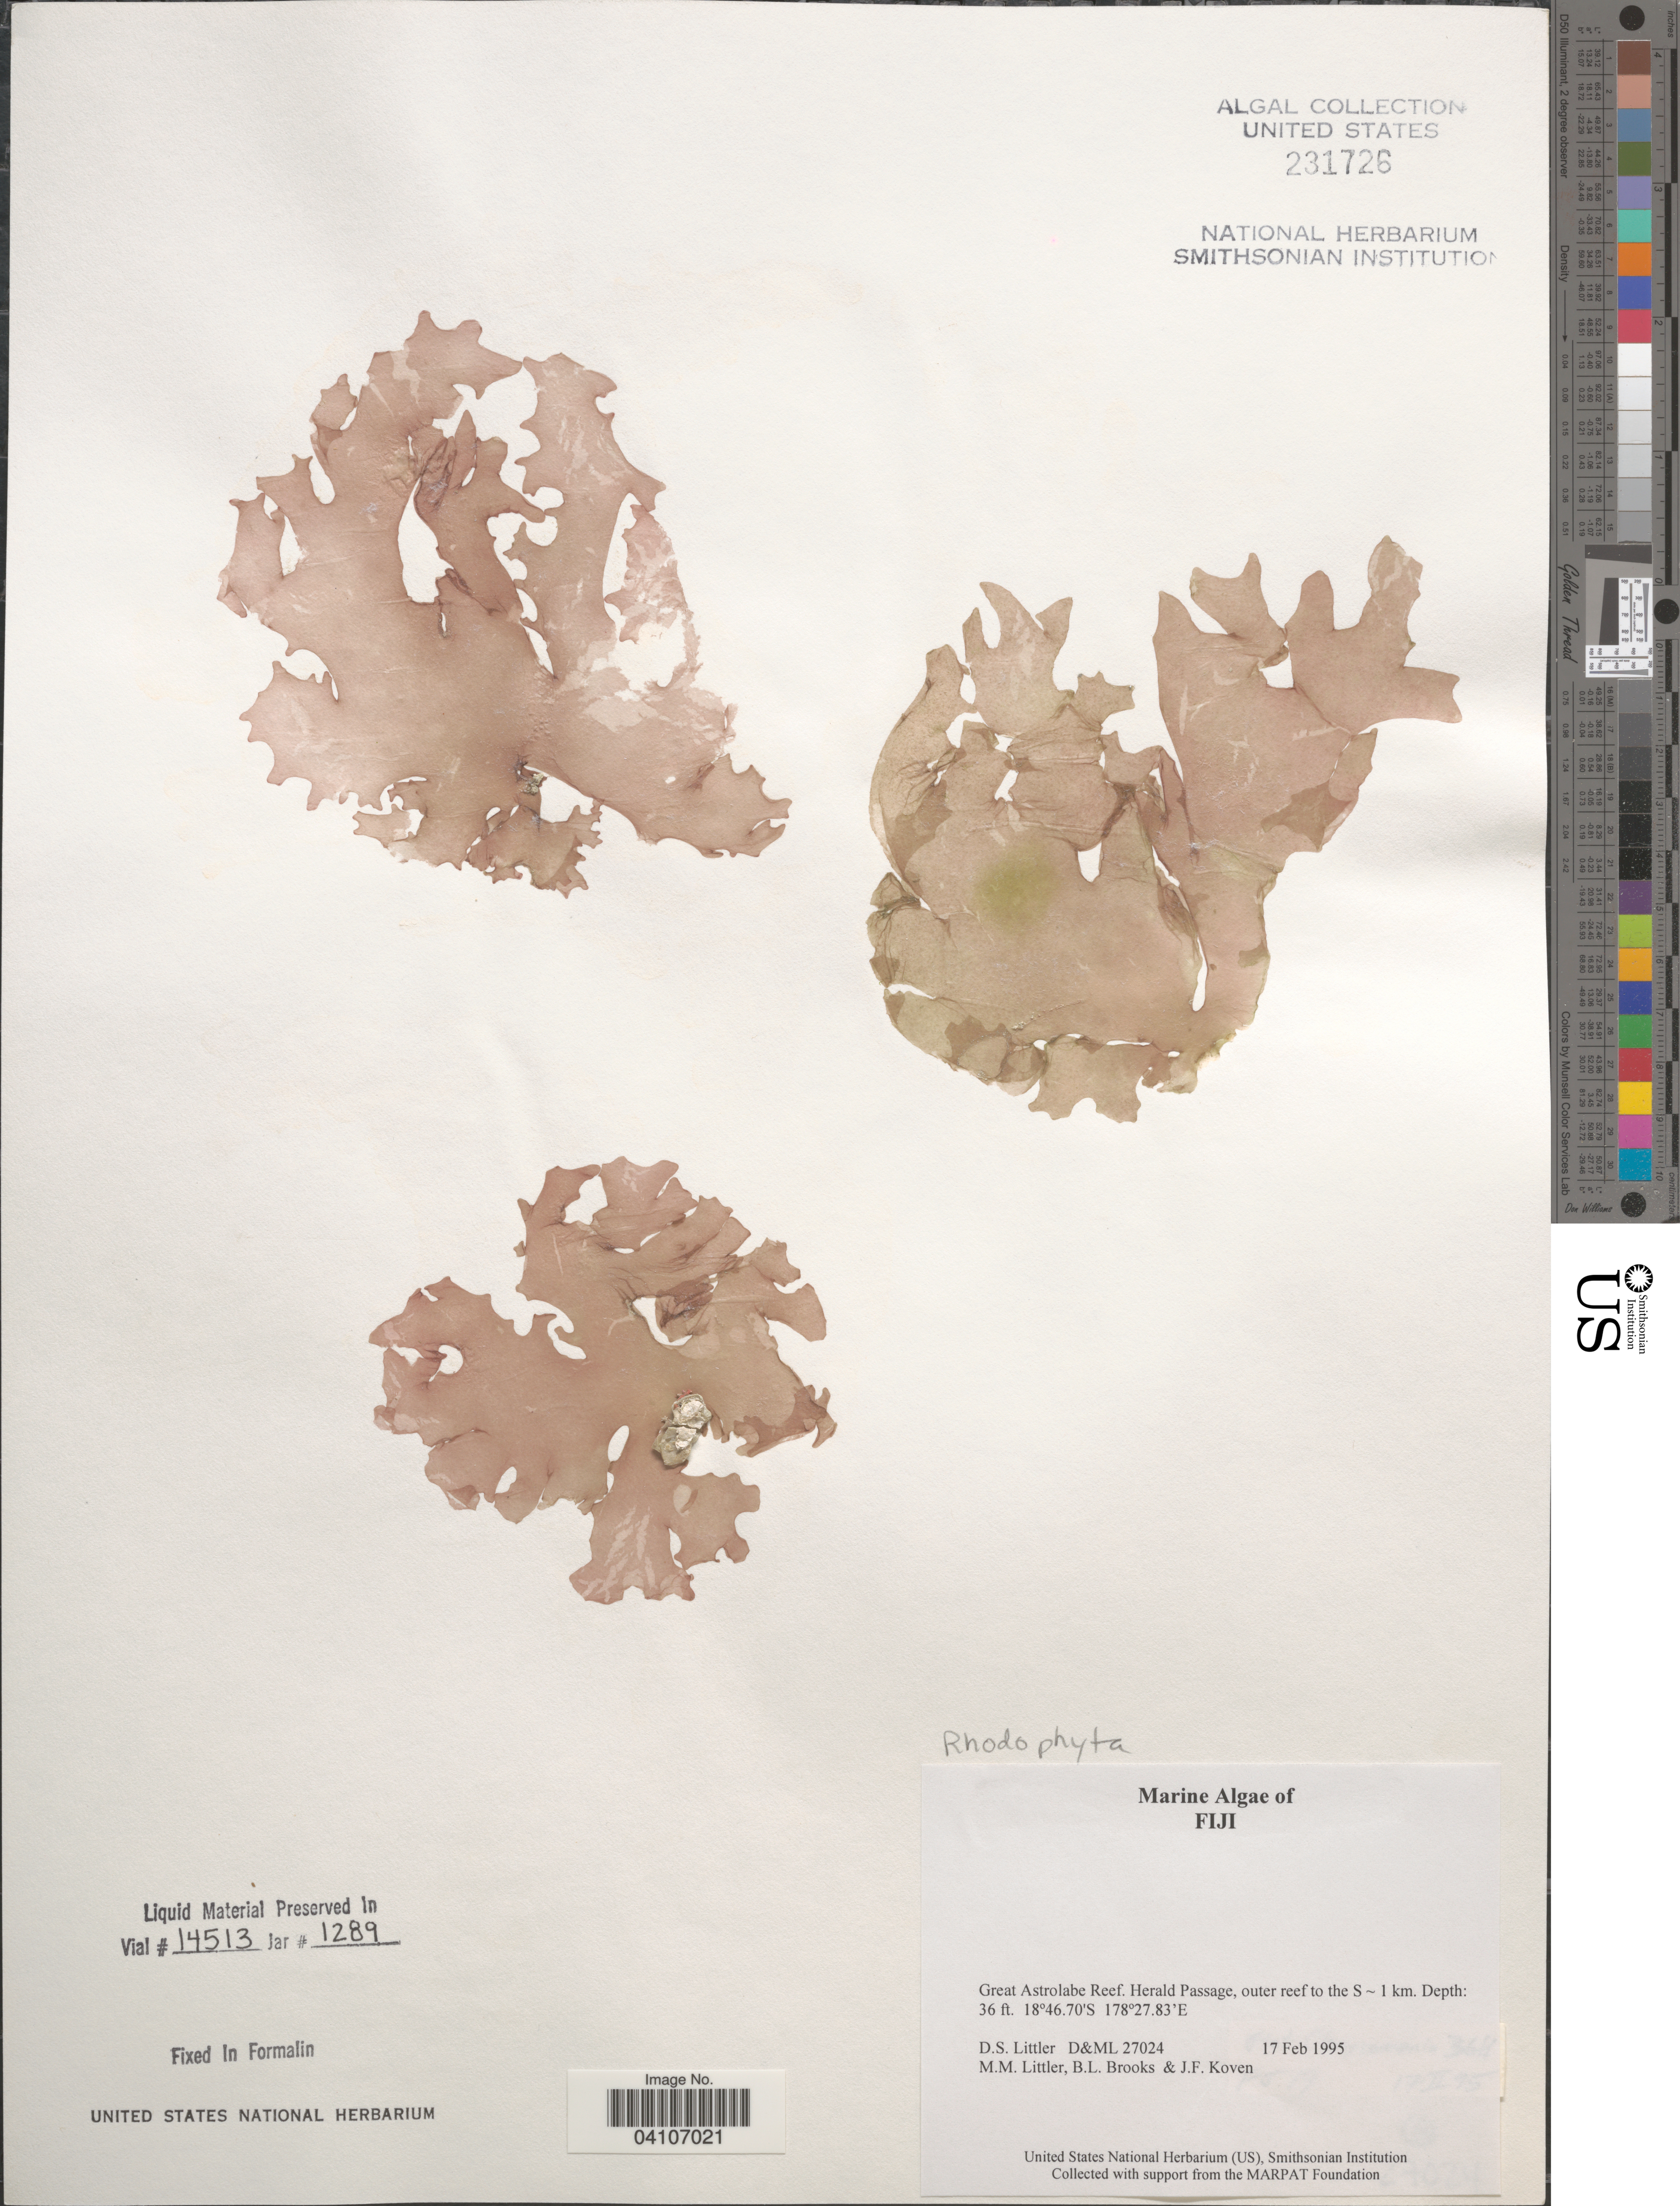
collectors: D. S. Littler, B. Brooks & J. Koven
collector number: D&ML27024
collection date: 1995-02-17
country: Fiji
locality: Great Astrolabe Reef. Herald Passage, outer reef to the S ~ 1 km.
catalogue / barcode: US 231726